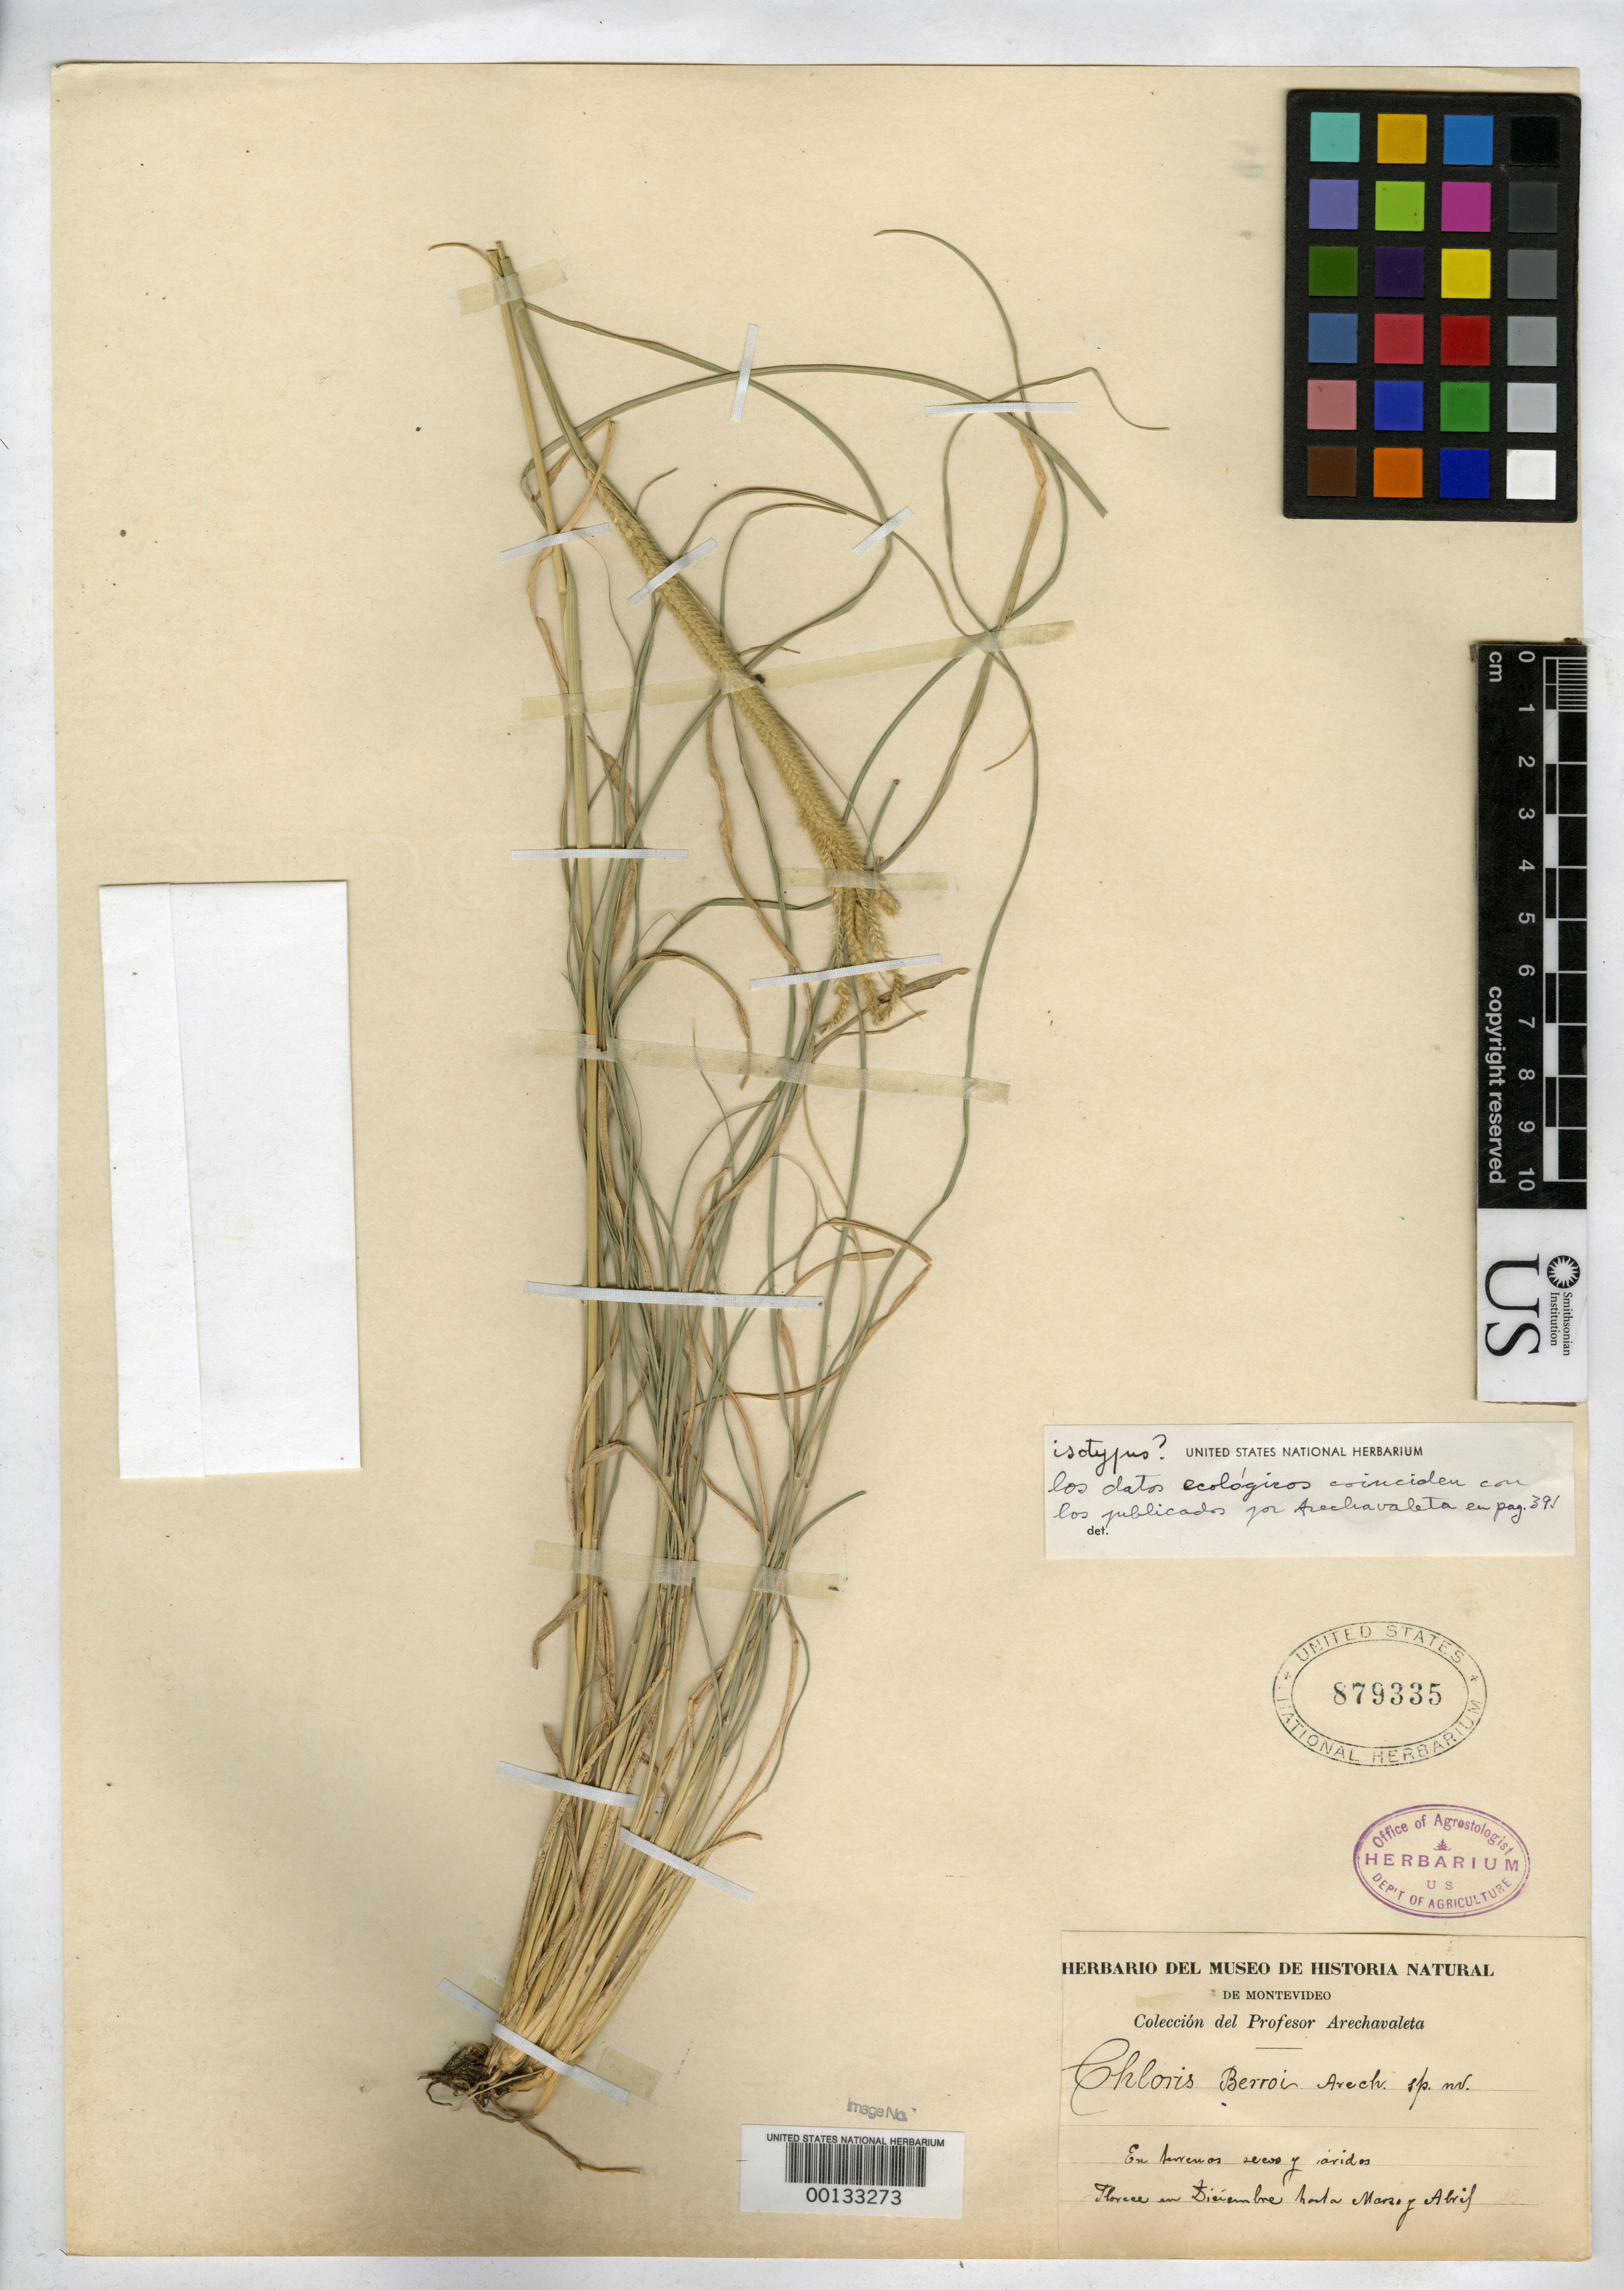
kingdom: Plantae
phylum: Tracheophyta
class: Liliopsida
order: Poales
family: Poaceae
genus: Chloris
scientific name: Chloris berroi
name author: Arechav.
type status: Possible Type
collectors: M. Berro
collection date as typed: Dec ---- to -- Apr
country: Uruguay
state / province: Soriano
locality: Estancia de Vera.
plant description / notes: Protologue, "Recogida por el Sr. D. Mariano B. Berro en su Estancia de Vera, Departamento de Soriano, en terrenos secos, aridos. Forma matas de pajas bastante numerosas y juntas. Florece desde Diciembre hasta Marza y Abril."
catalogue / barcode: US 879335